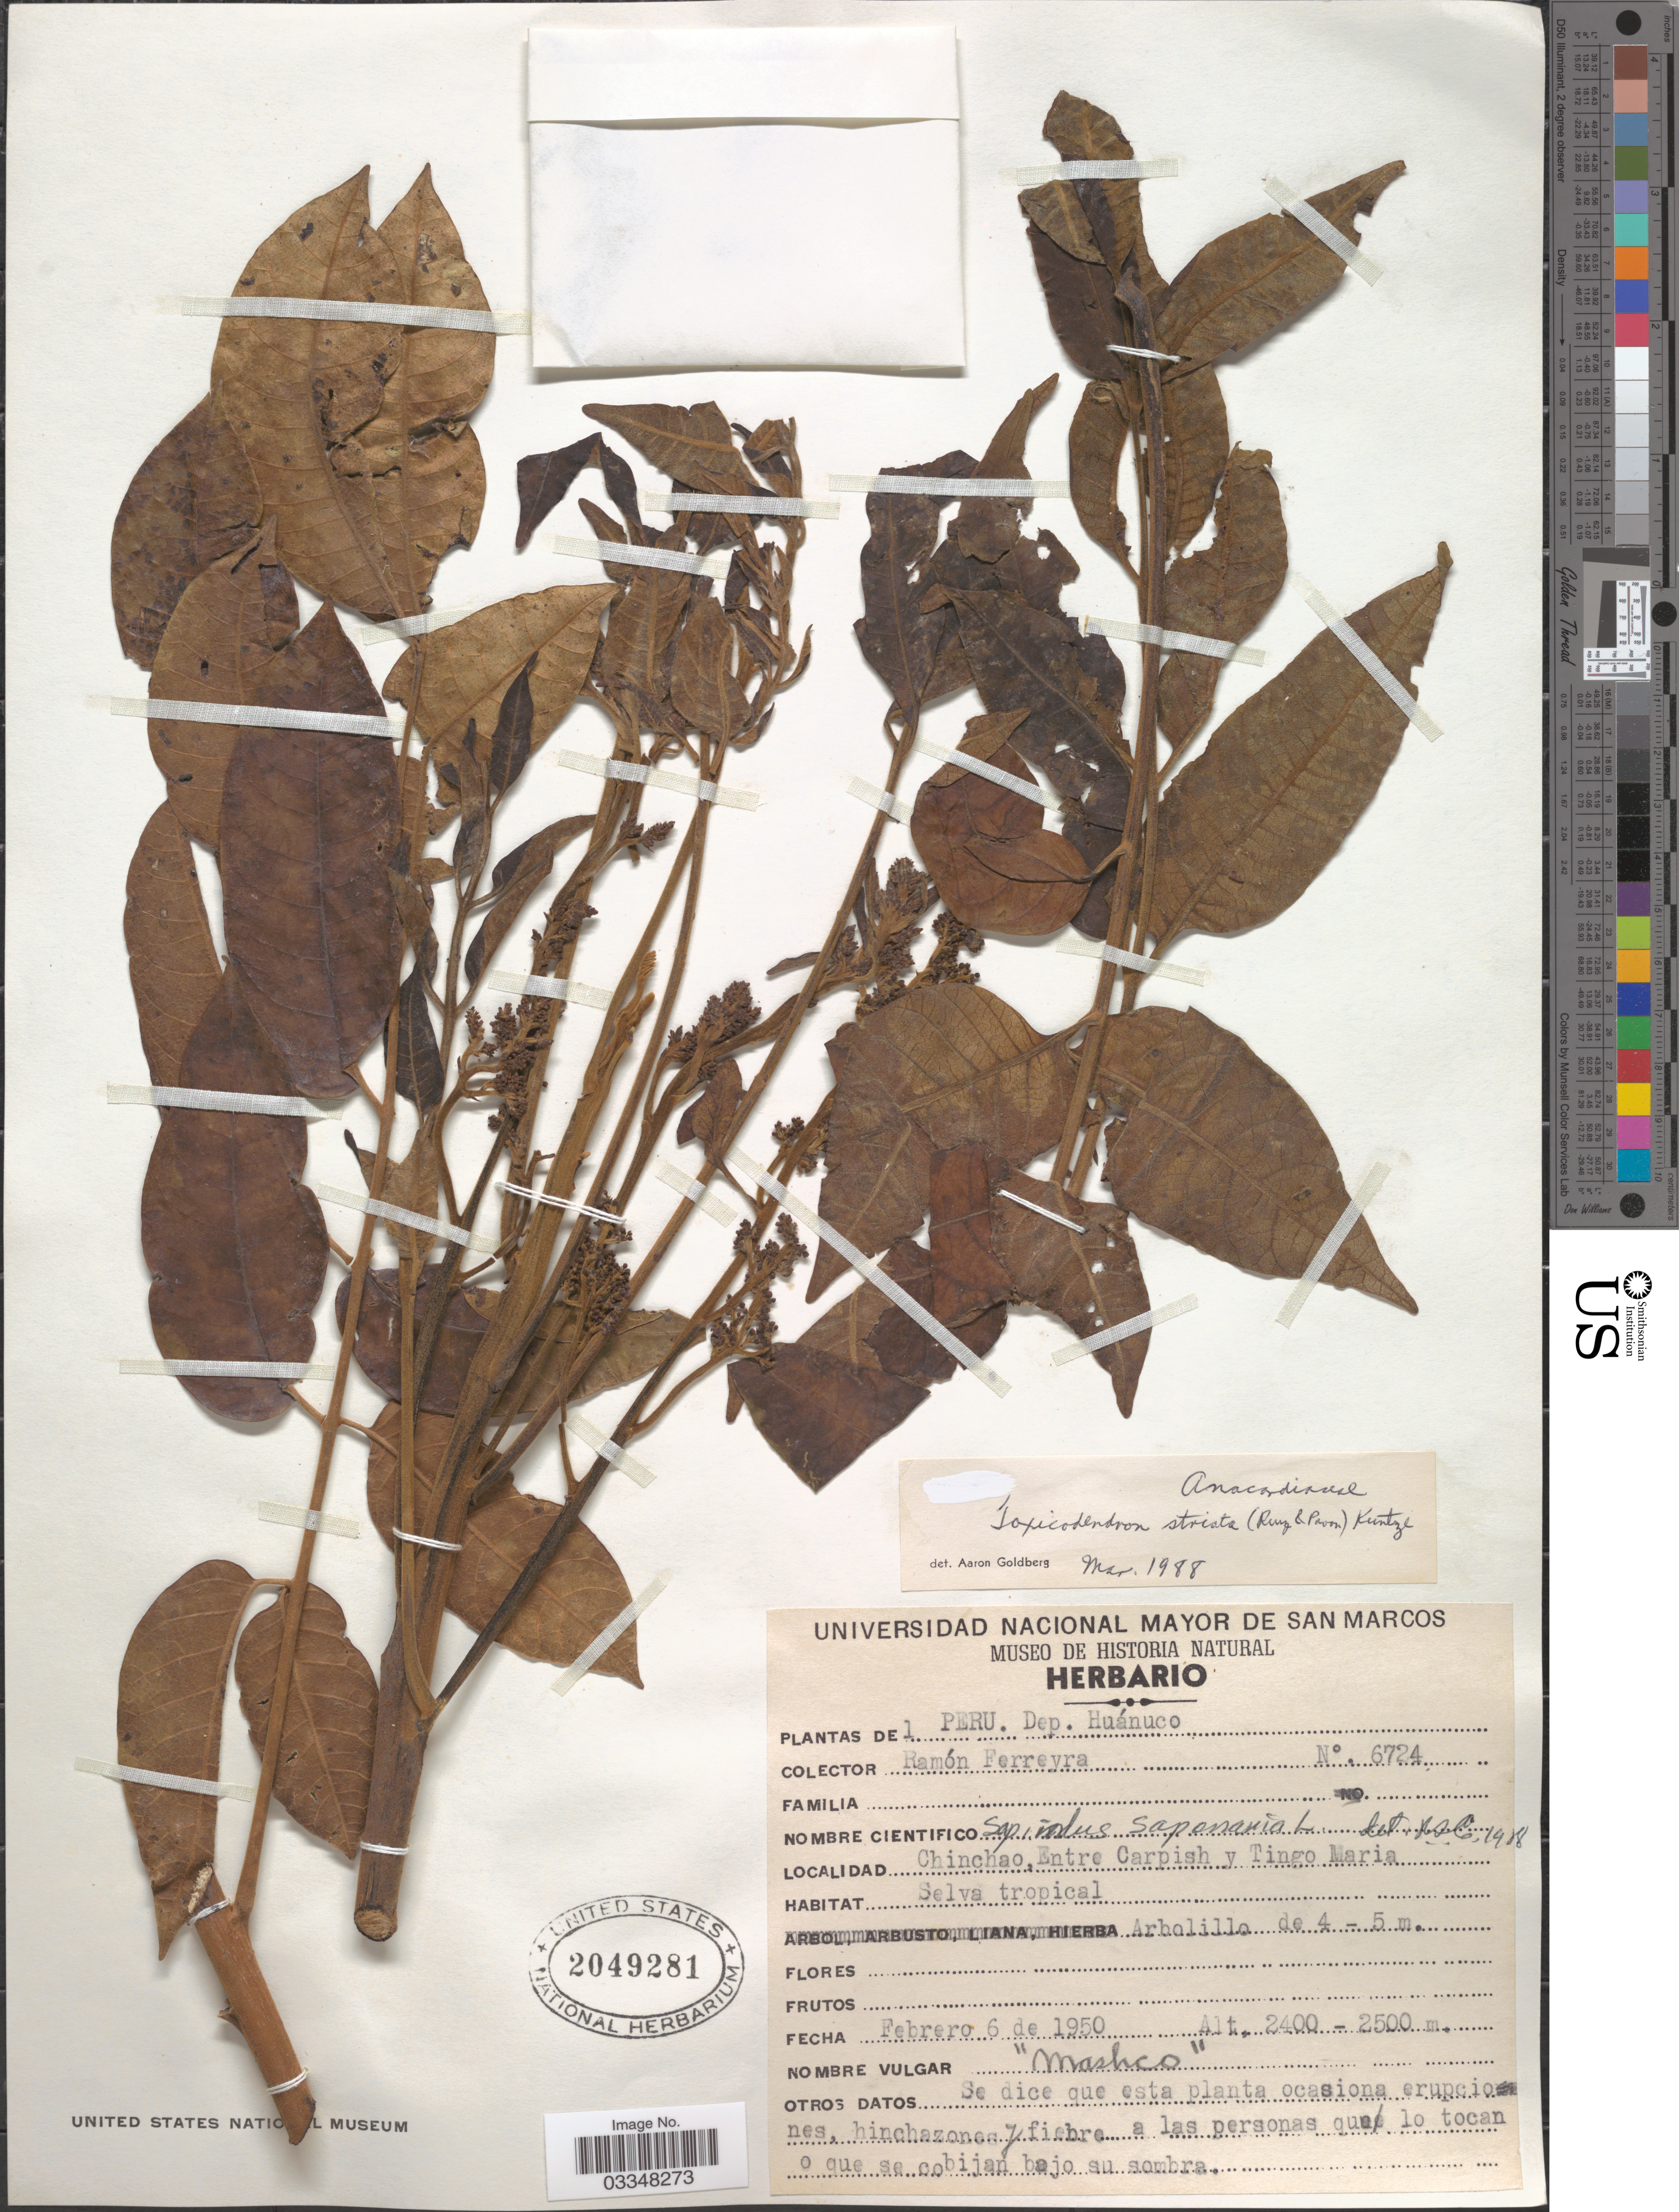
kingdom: Plantae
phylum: Tracheophyta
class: Magnoliopsida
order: Sapindales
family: Anacardiaceae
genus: Toxicodendron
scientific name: Toxicodendron striatum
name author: (Ruiz & Pav.) Kuntze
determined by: Mitchell, John D.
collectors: R. A. Ferreyra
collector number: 6724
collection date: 1950-02-06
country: Peru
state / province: Huánuco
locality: Dep. Huánuco. Chinchao, Entre Carpish y Tingo Maria.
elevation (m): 2400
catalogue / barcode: US 2049281